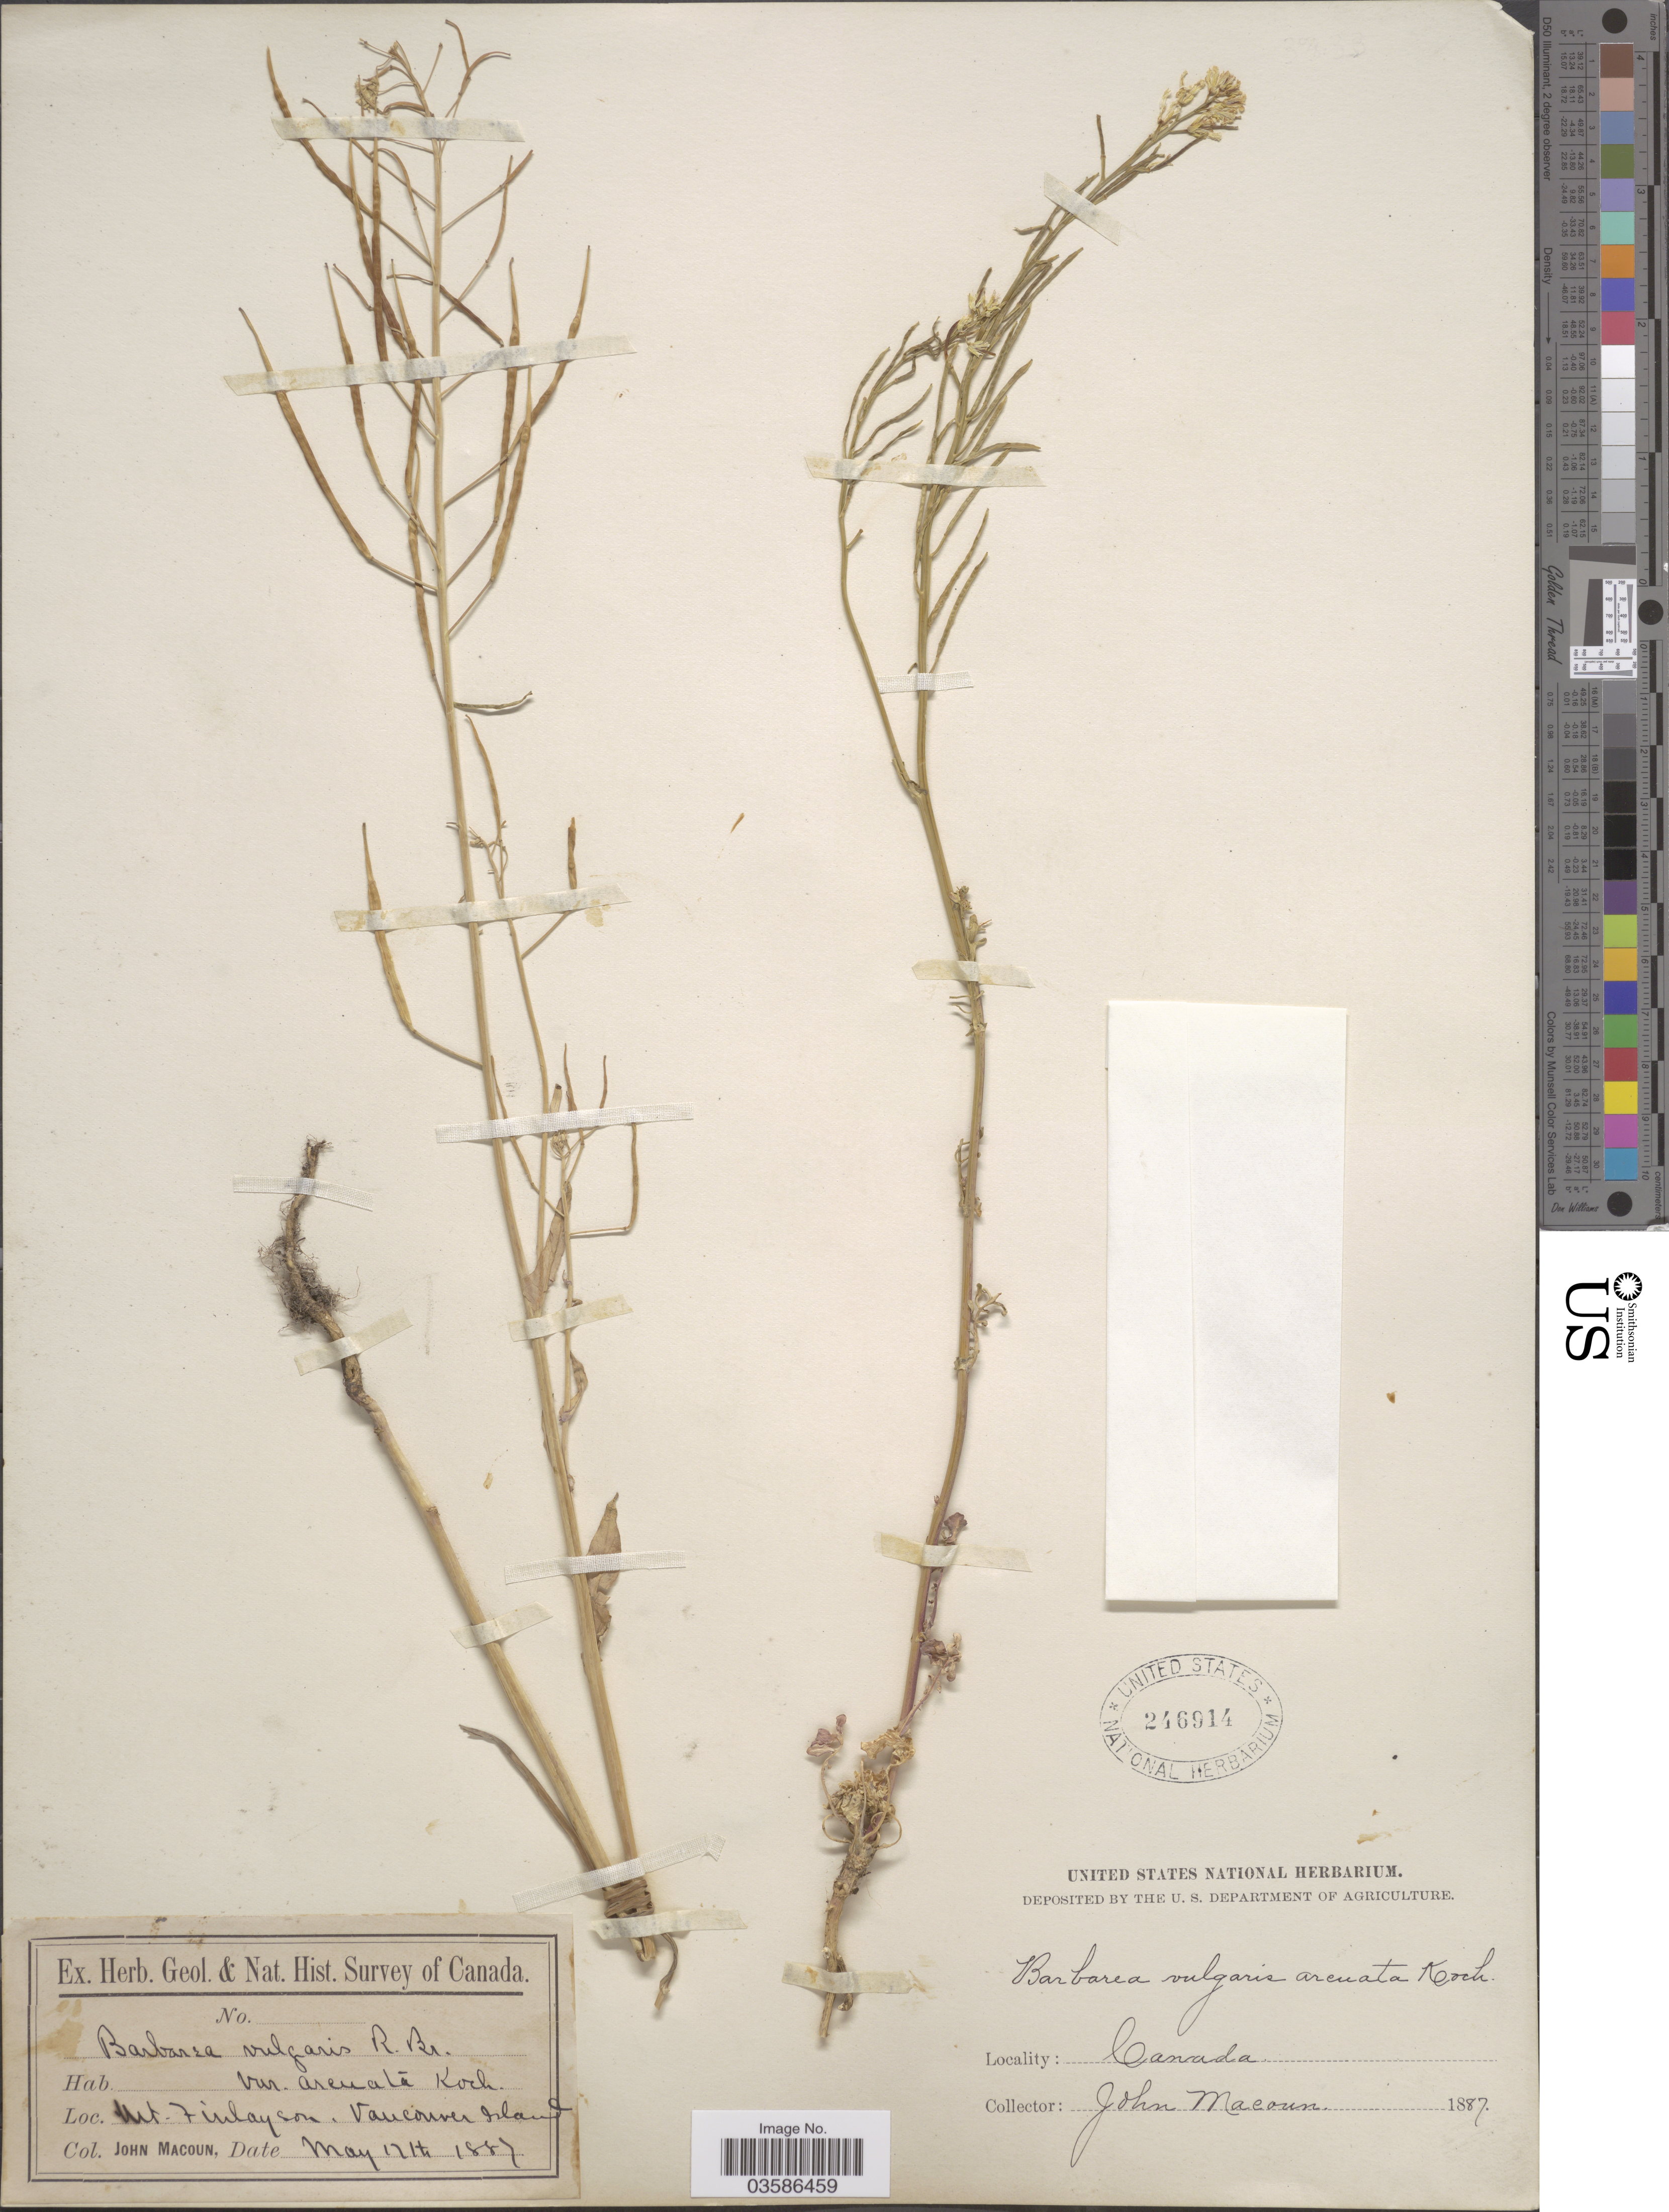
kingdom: Plantae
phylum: Tracheophyta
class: Magnoliopsida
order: Brassicales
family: Brassicaceae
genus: Barbarea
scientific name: Barbarea vulgaris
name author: W.T. Aiton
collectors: J. Macoun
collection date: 1887-05-17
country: Canada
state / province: British Columbia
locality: Mt. Finlayson. Vancouver Island.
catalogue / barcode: US 246914